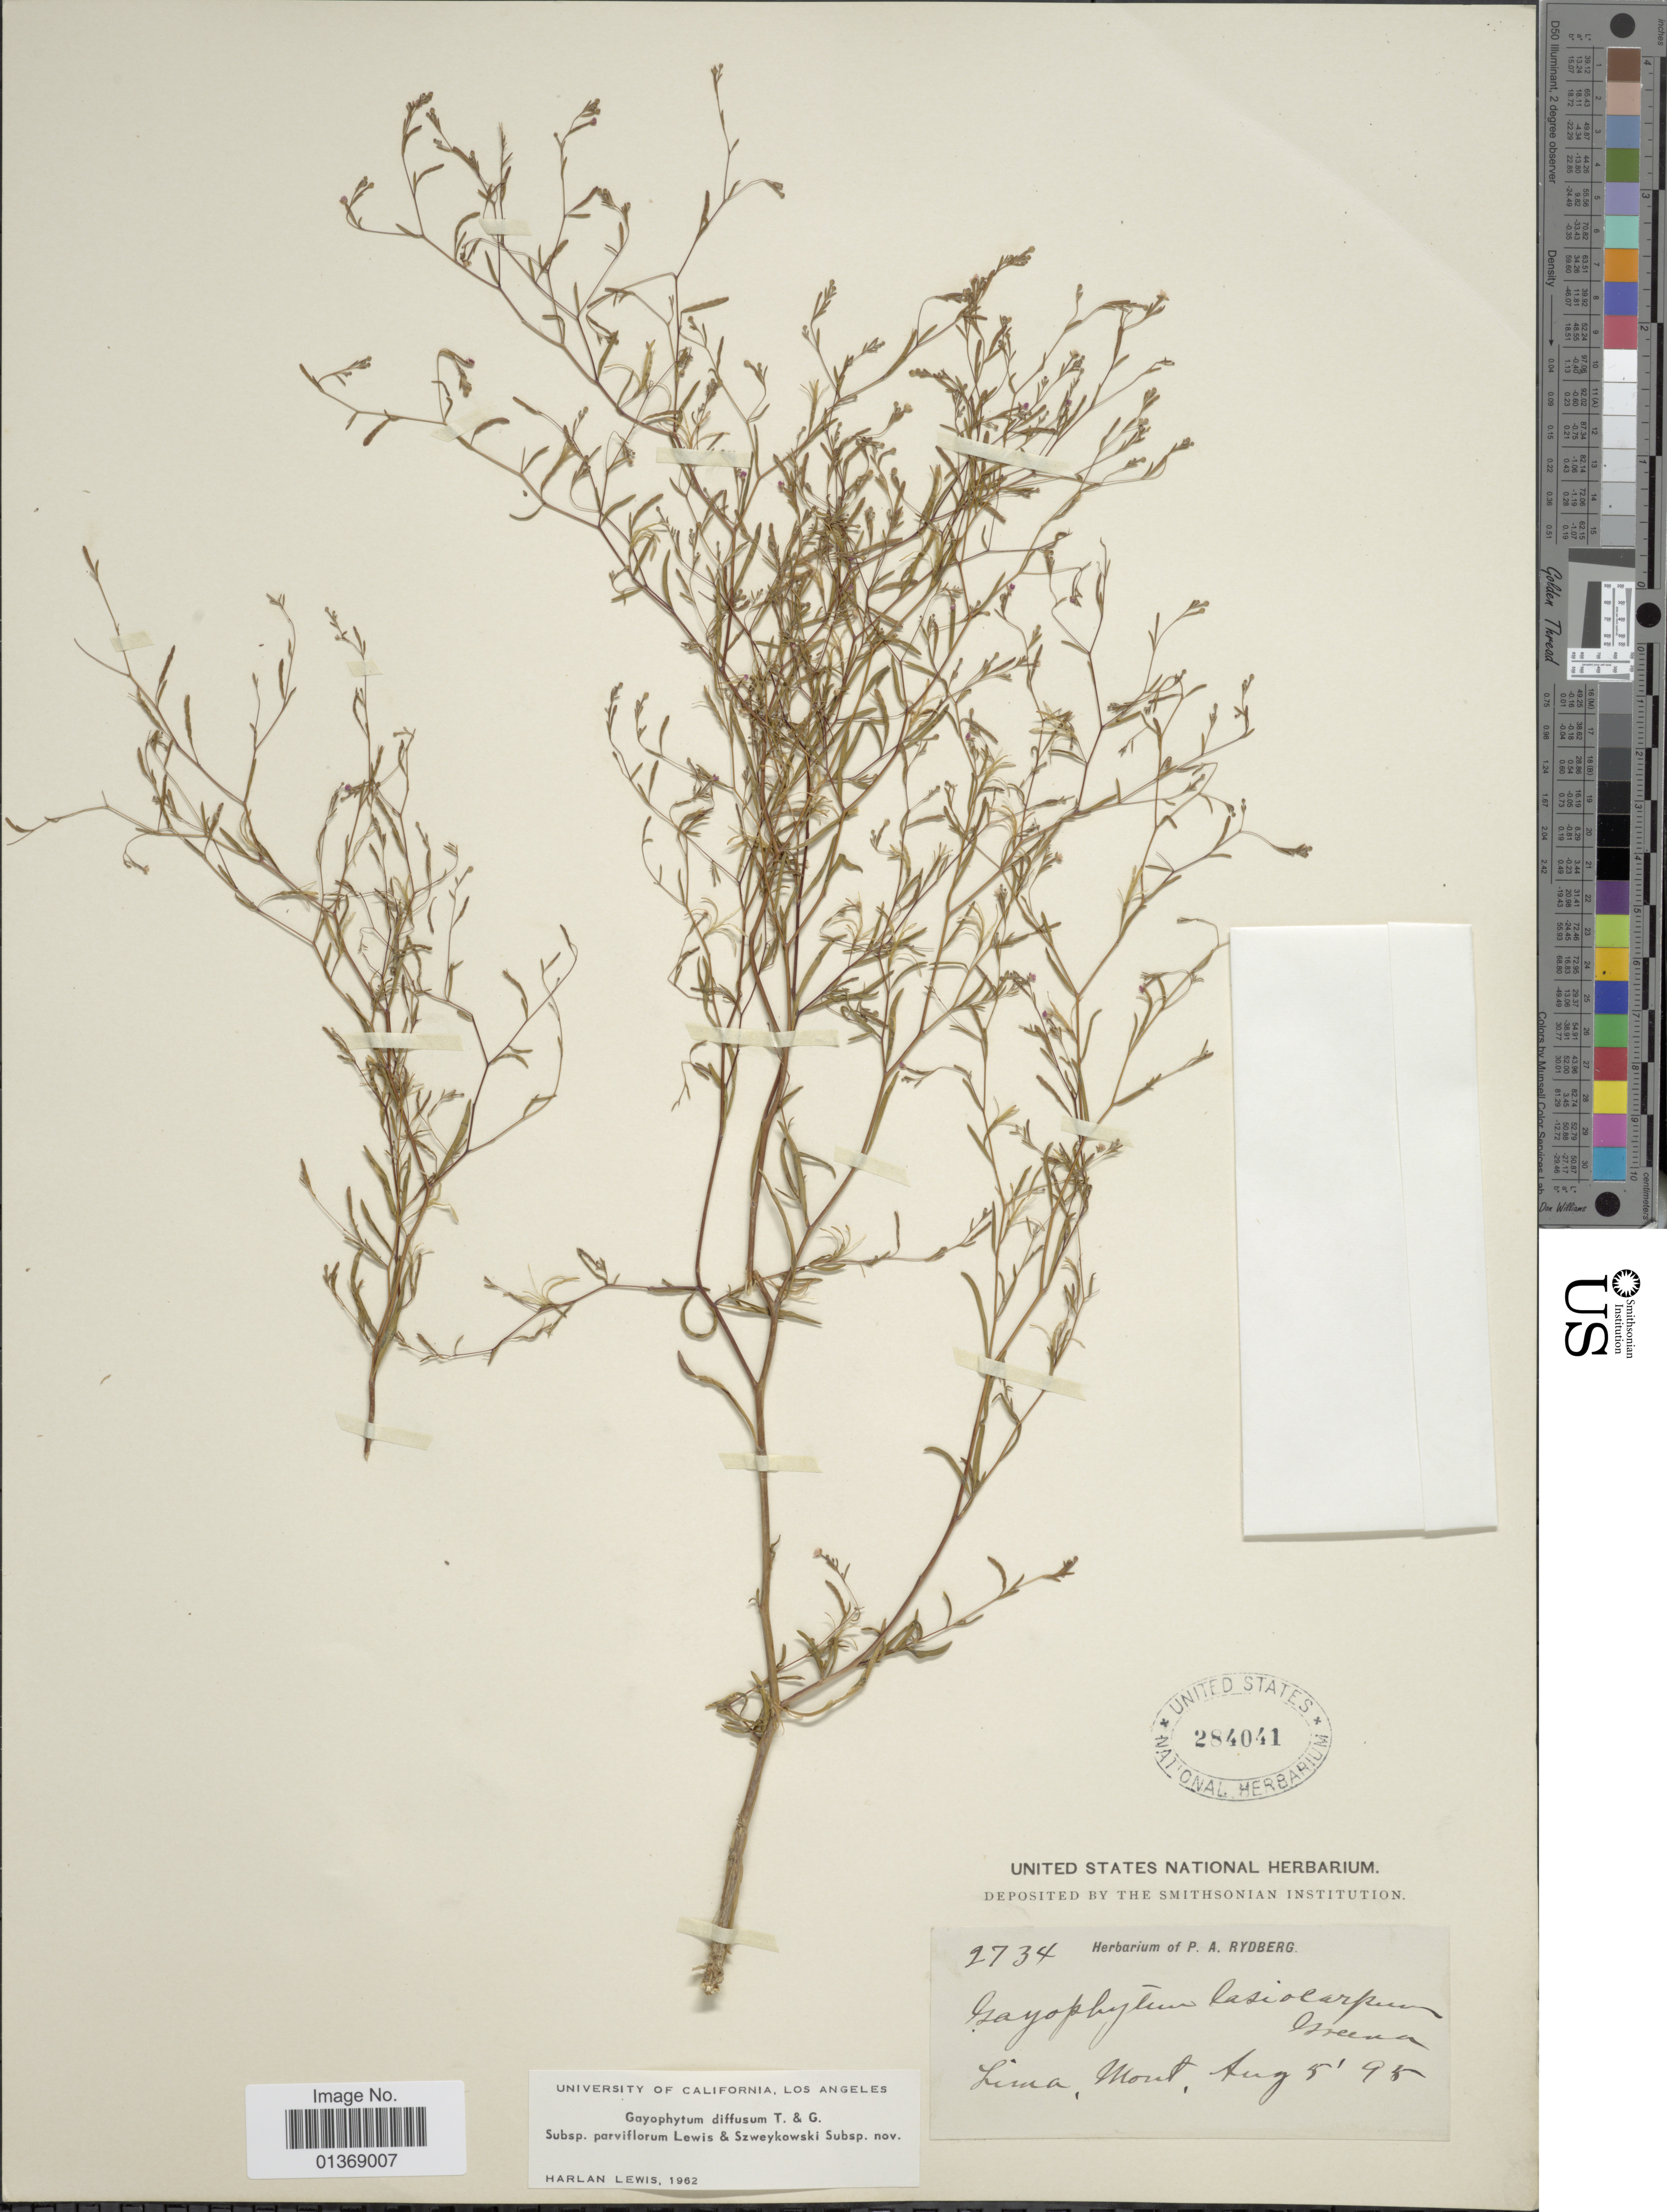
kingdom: Plantae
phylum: Tracheophyta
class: Magnoliopsida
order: Myrtales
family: Onagraceae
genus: Gayophytum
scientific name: Gayophytum diffusum subsp. parviflorum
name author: F. H. Lewis & Szweyk.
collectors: P. A. Rydberg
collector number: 2734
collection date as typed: Transcribed d/m/y: 5/8/95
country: United States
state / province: Montana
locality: Lima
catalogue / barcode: US 284041